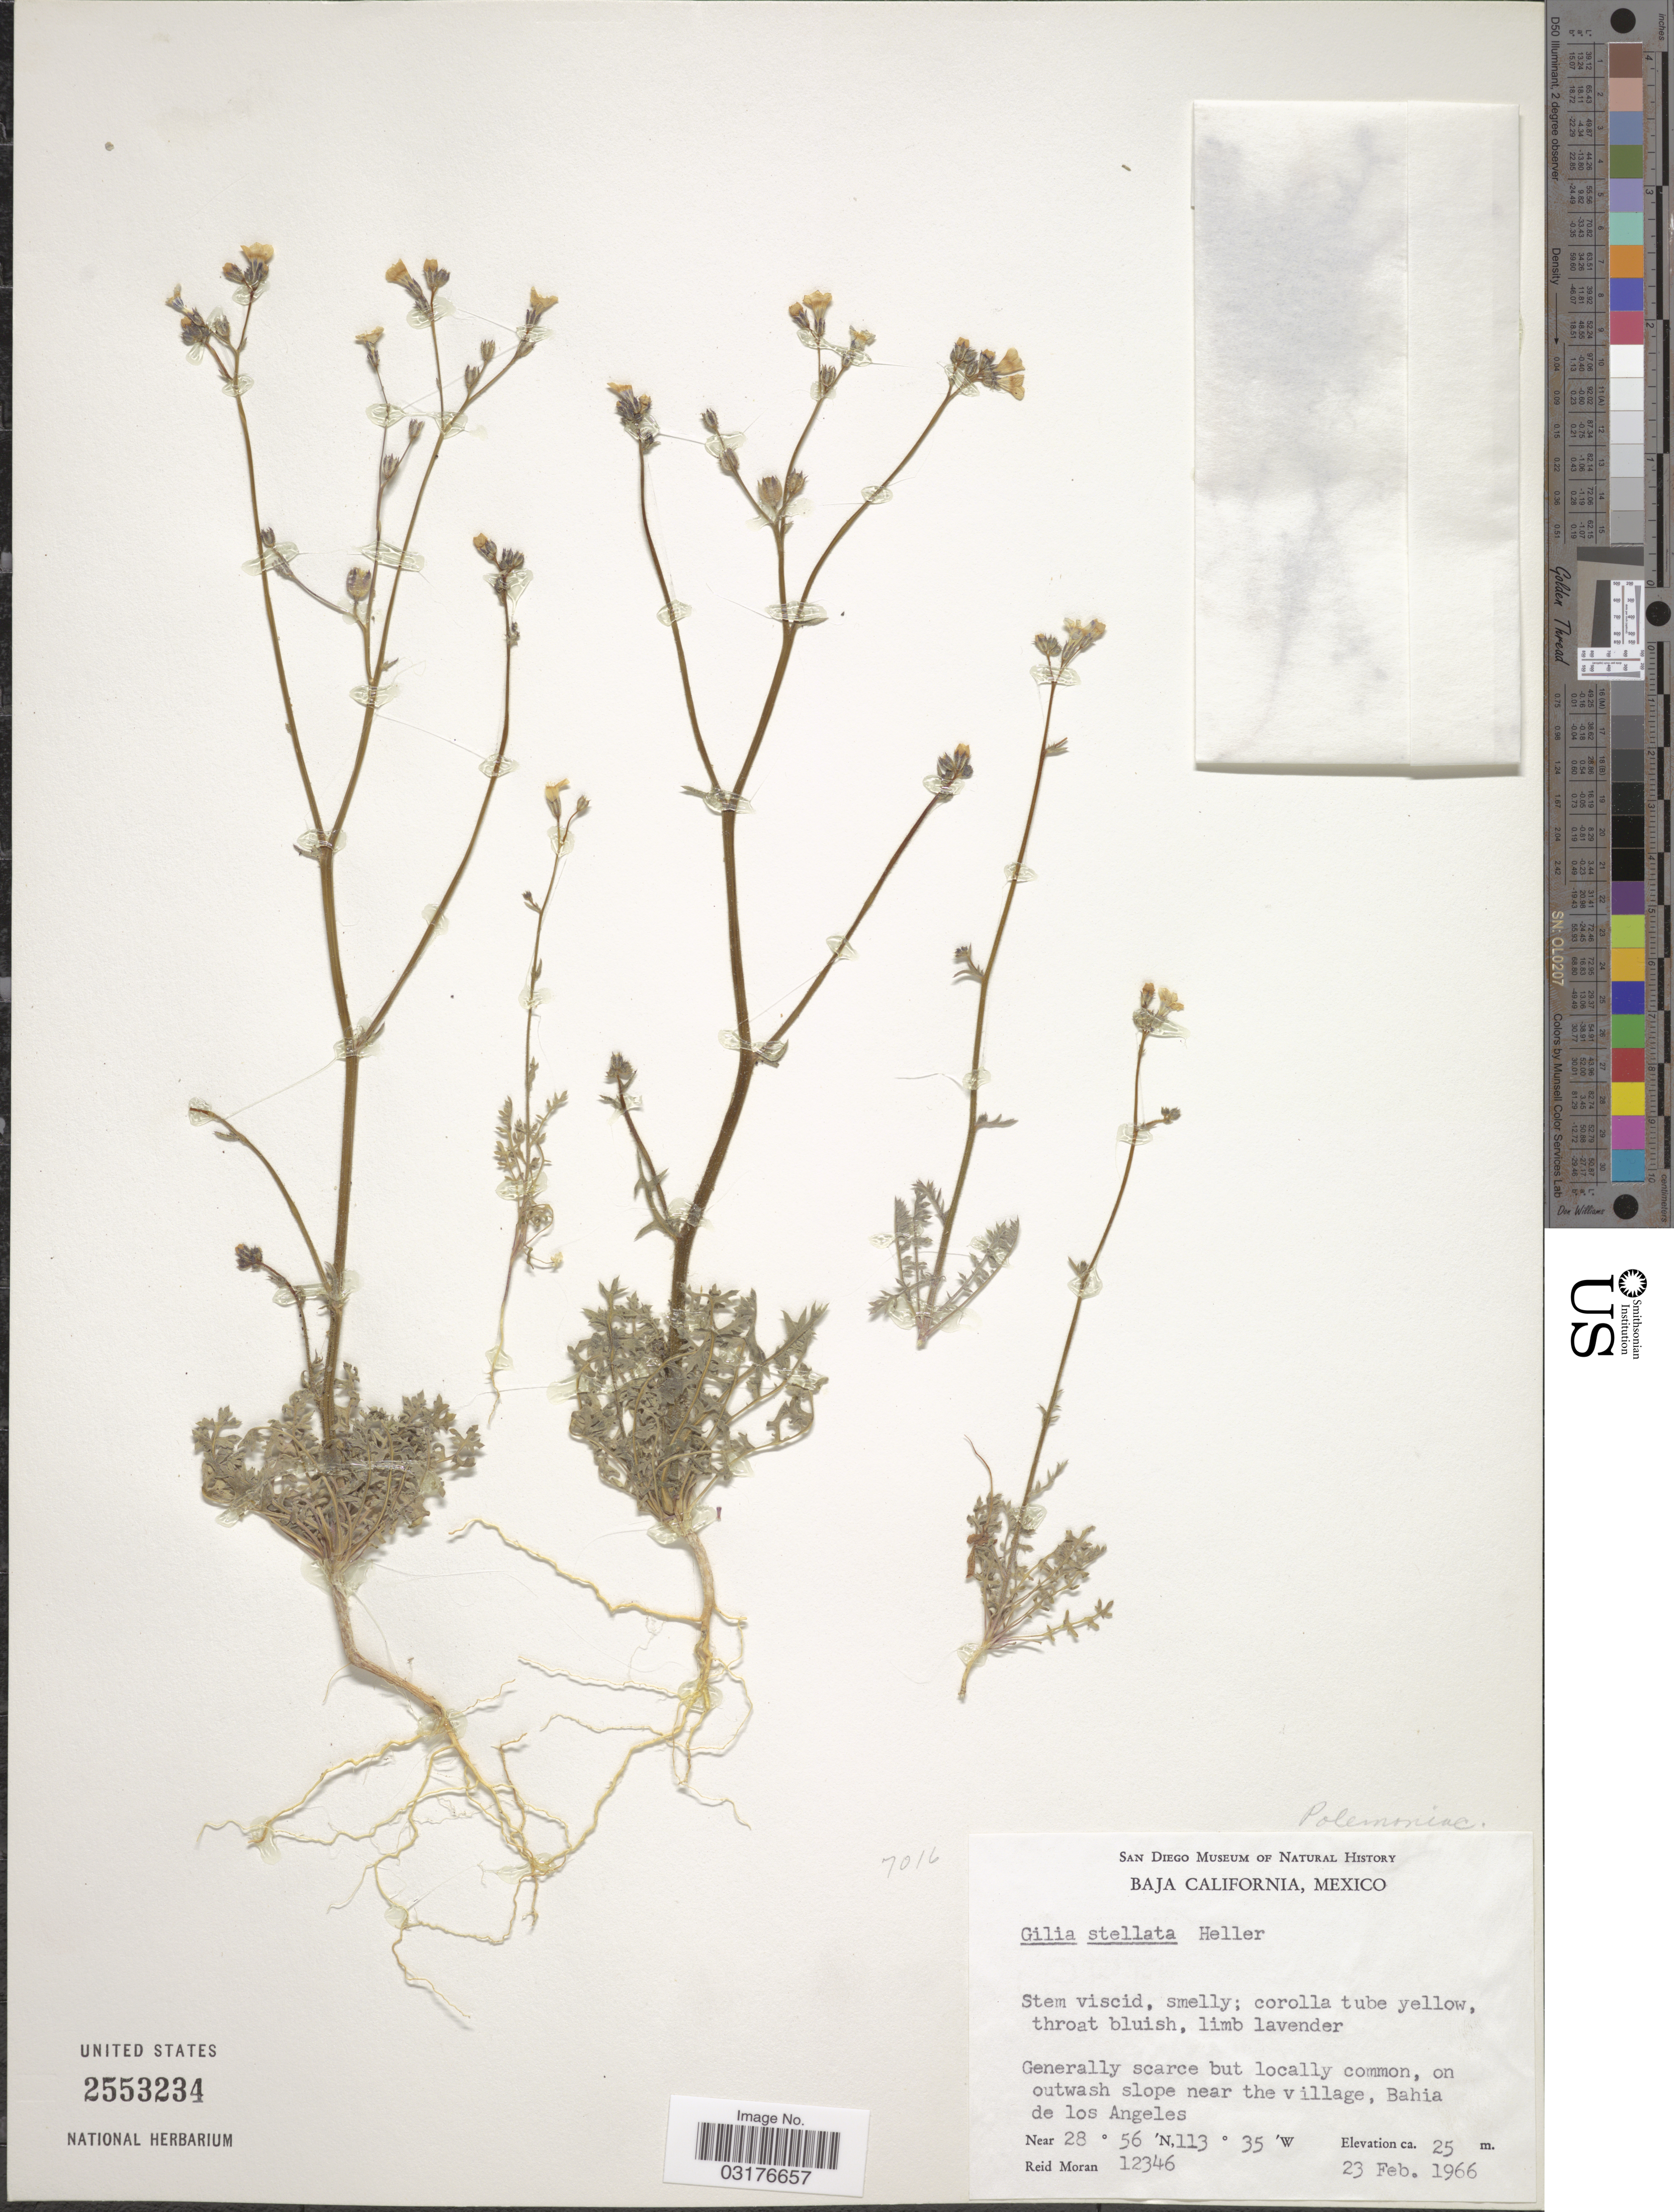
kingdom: Plantae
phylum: Tracheophyta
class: Magnoliopsida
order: Ericales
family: Polemoniaceae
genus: Gilia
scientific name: Gilia stellata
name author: A. Heller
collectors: R. Moran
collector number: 12346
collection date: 1966-02-23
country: Mexico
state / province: Baja California Norte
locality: On outwash slope near the village, Bahia de los Angeles.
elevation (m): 25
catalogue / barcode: US 2553234